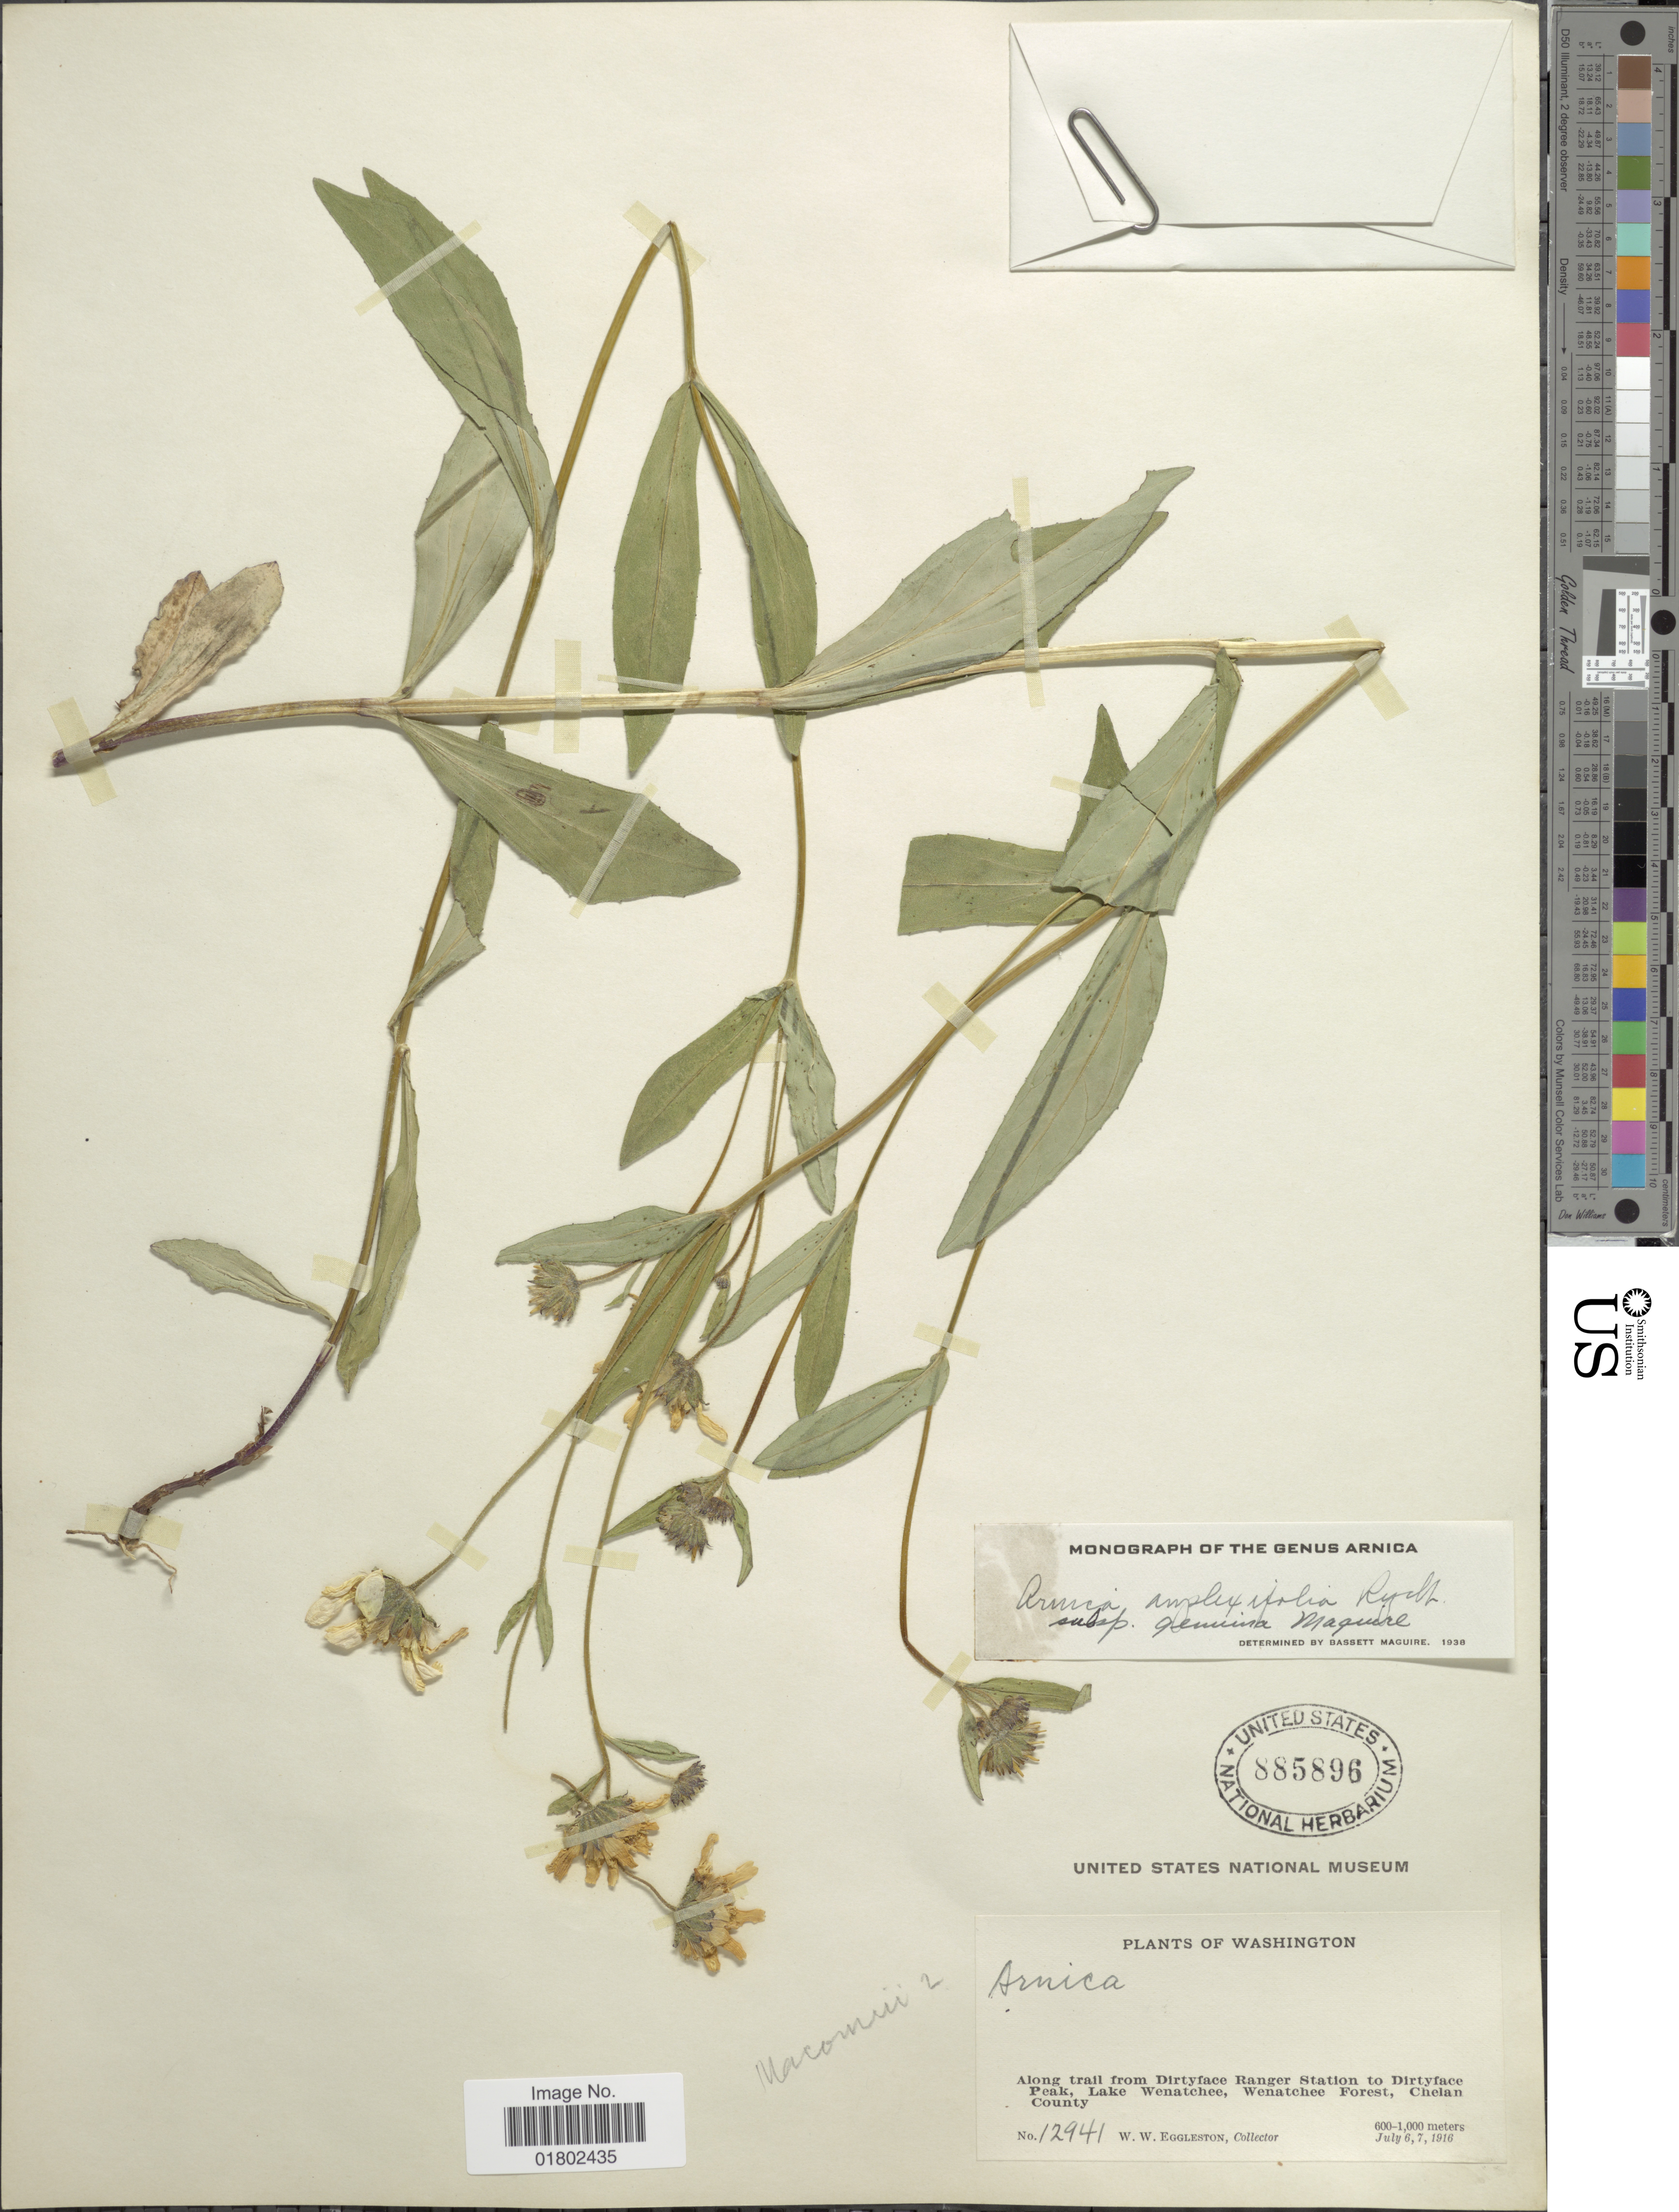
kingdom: Plantae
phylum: Tracheophyta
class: Magnoliopsida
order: Asterales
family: Asteraceae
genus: Arnica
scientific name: Arnica amplexifolia subsp. genuina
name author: Maguire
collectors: W. W. Eggleston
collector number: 12941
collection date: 1916-07-06/1916-07-07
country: United States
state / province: Washington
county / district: Chelan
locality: Along trail from Dirtyface Ranger Station to Dirtyface Peak, Lake Wenatchee Forest, Chelan County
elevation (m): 600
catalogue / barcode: US 885896